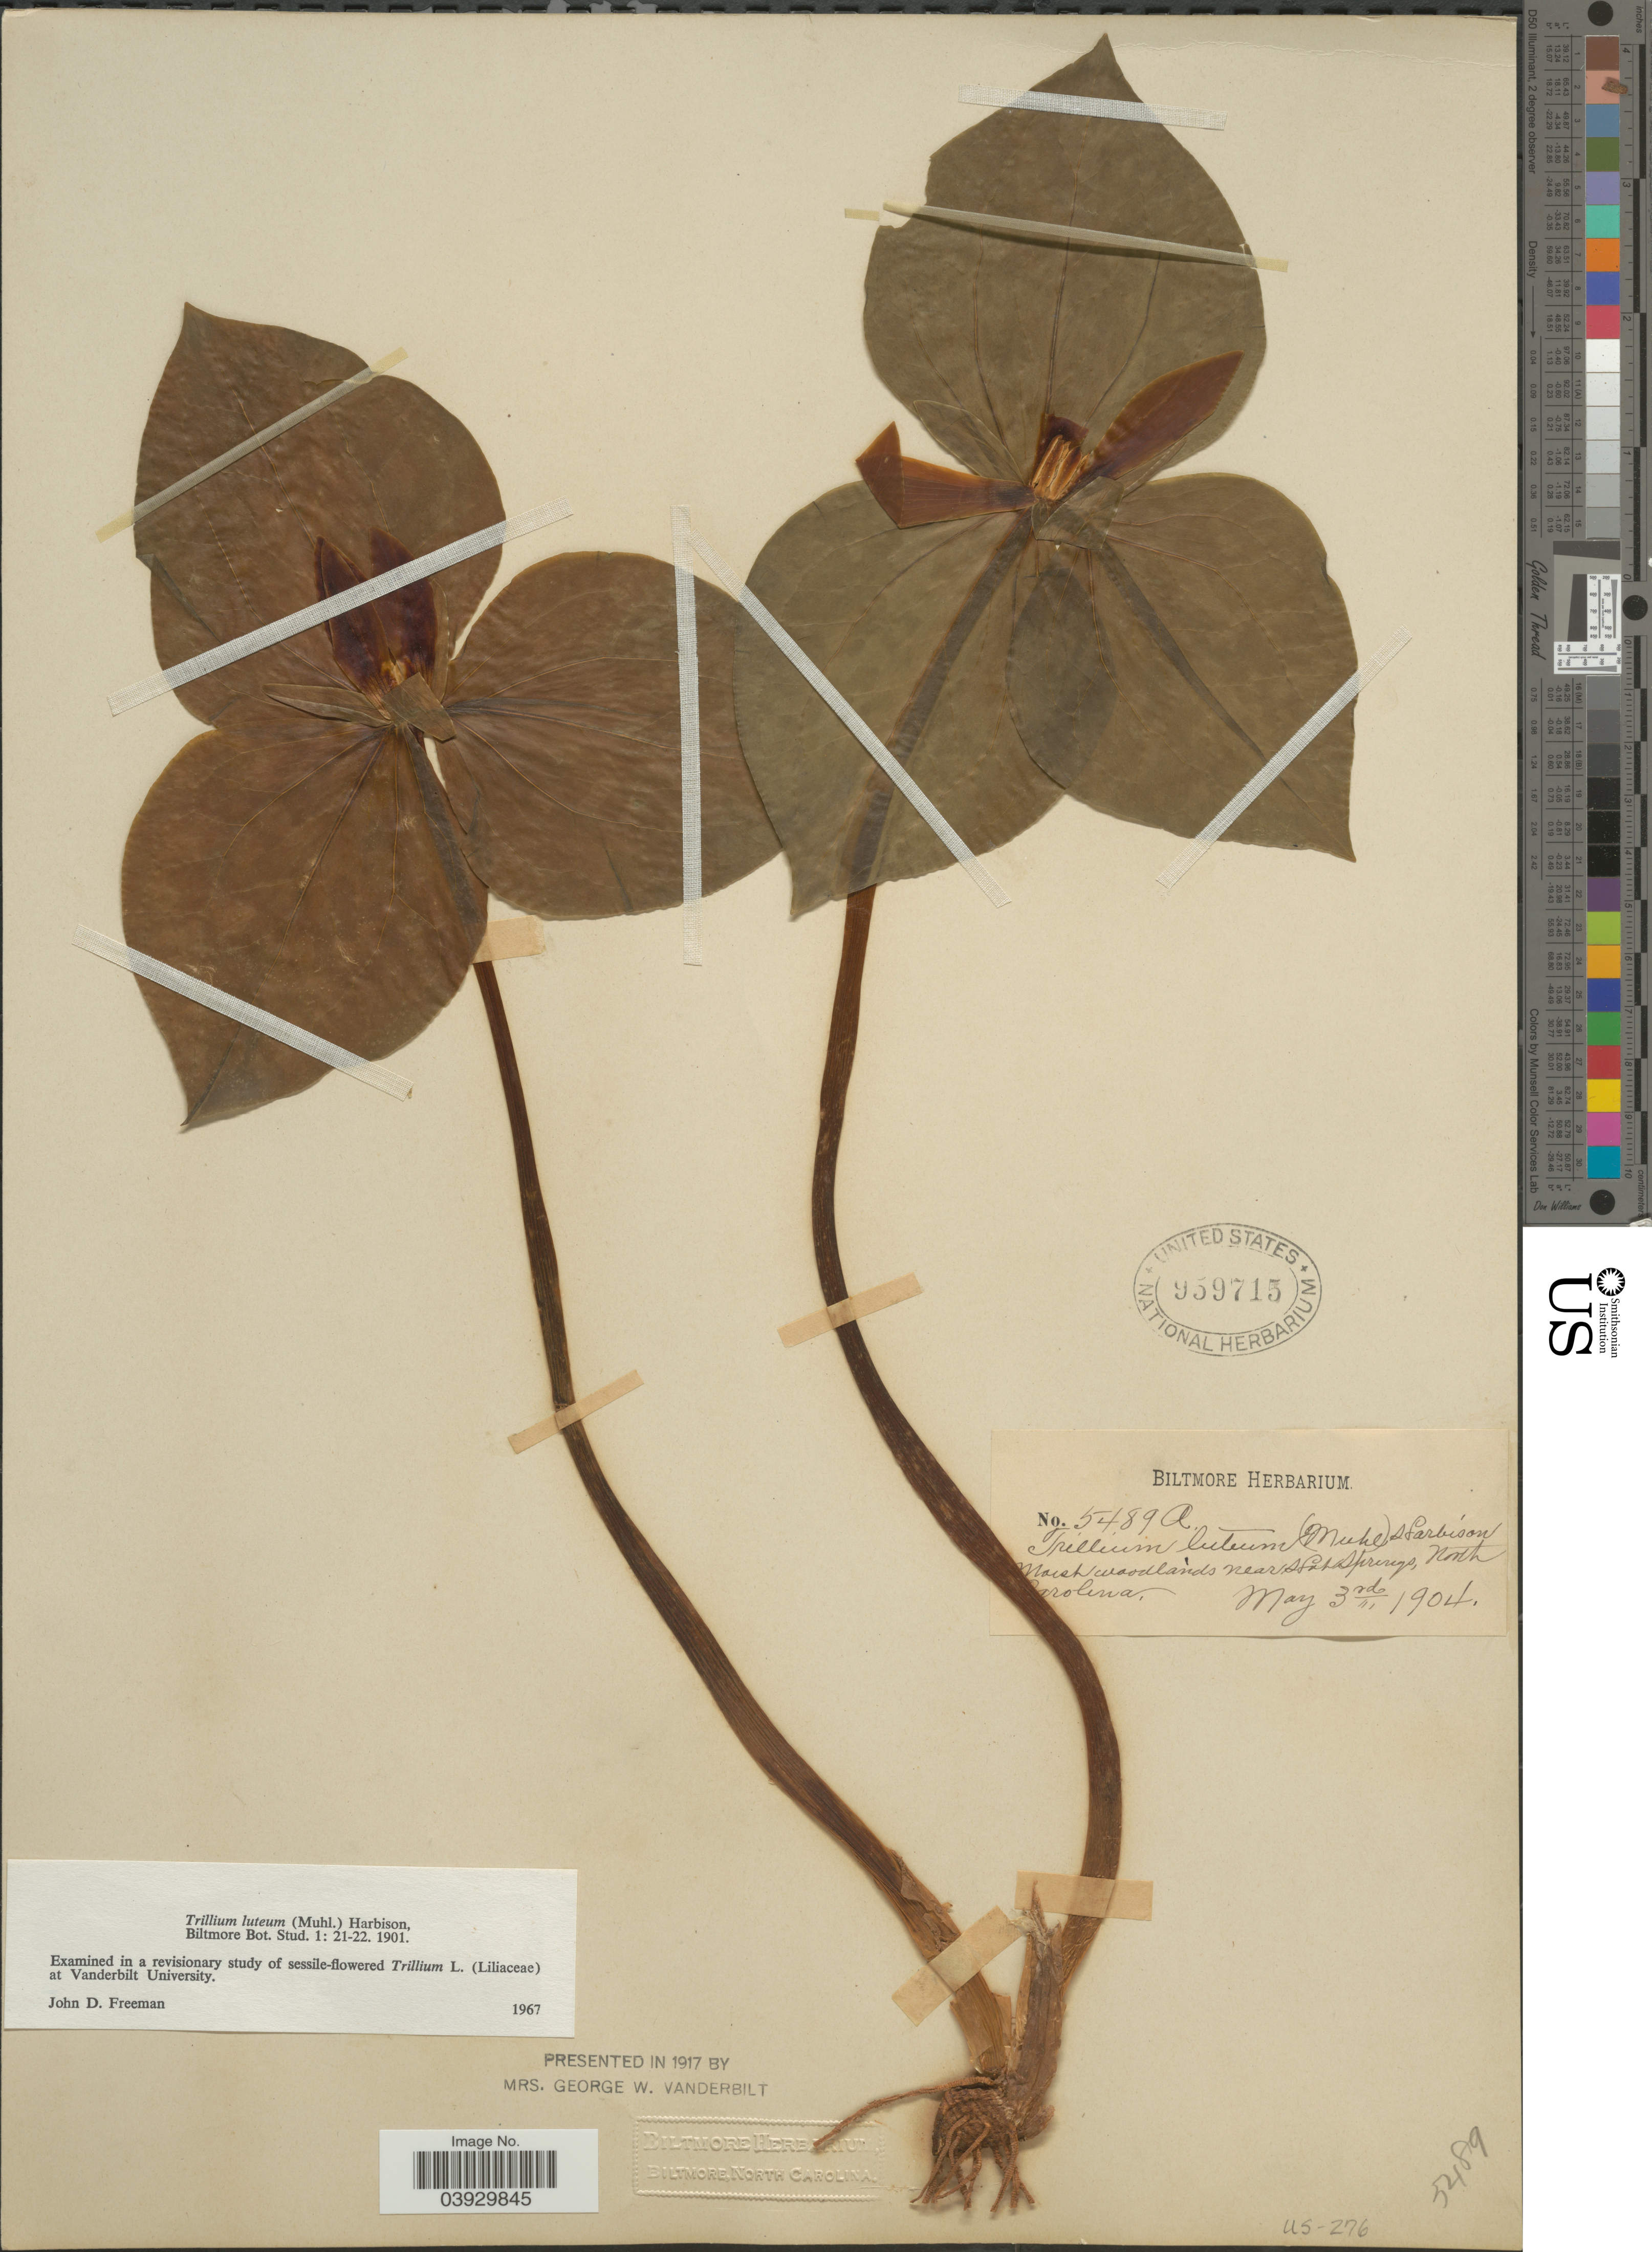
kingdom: Plantae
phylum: Tracheophyta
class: Liliopsida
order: Liliales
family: Melanthiaceae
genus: Trillium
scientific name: Trillium luteum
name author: Harb.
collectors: ex herb. Biltmore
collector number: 5489a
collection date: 1904-05-03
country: United States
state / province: North Carolina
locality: Near Hot springs.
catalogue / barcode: US 959715